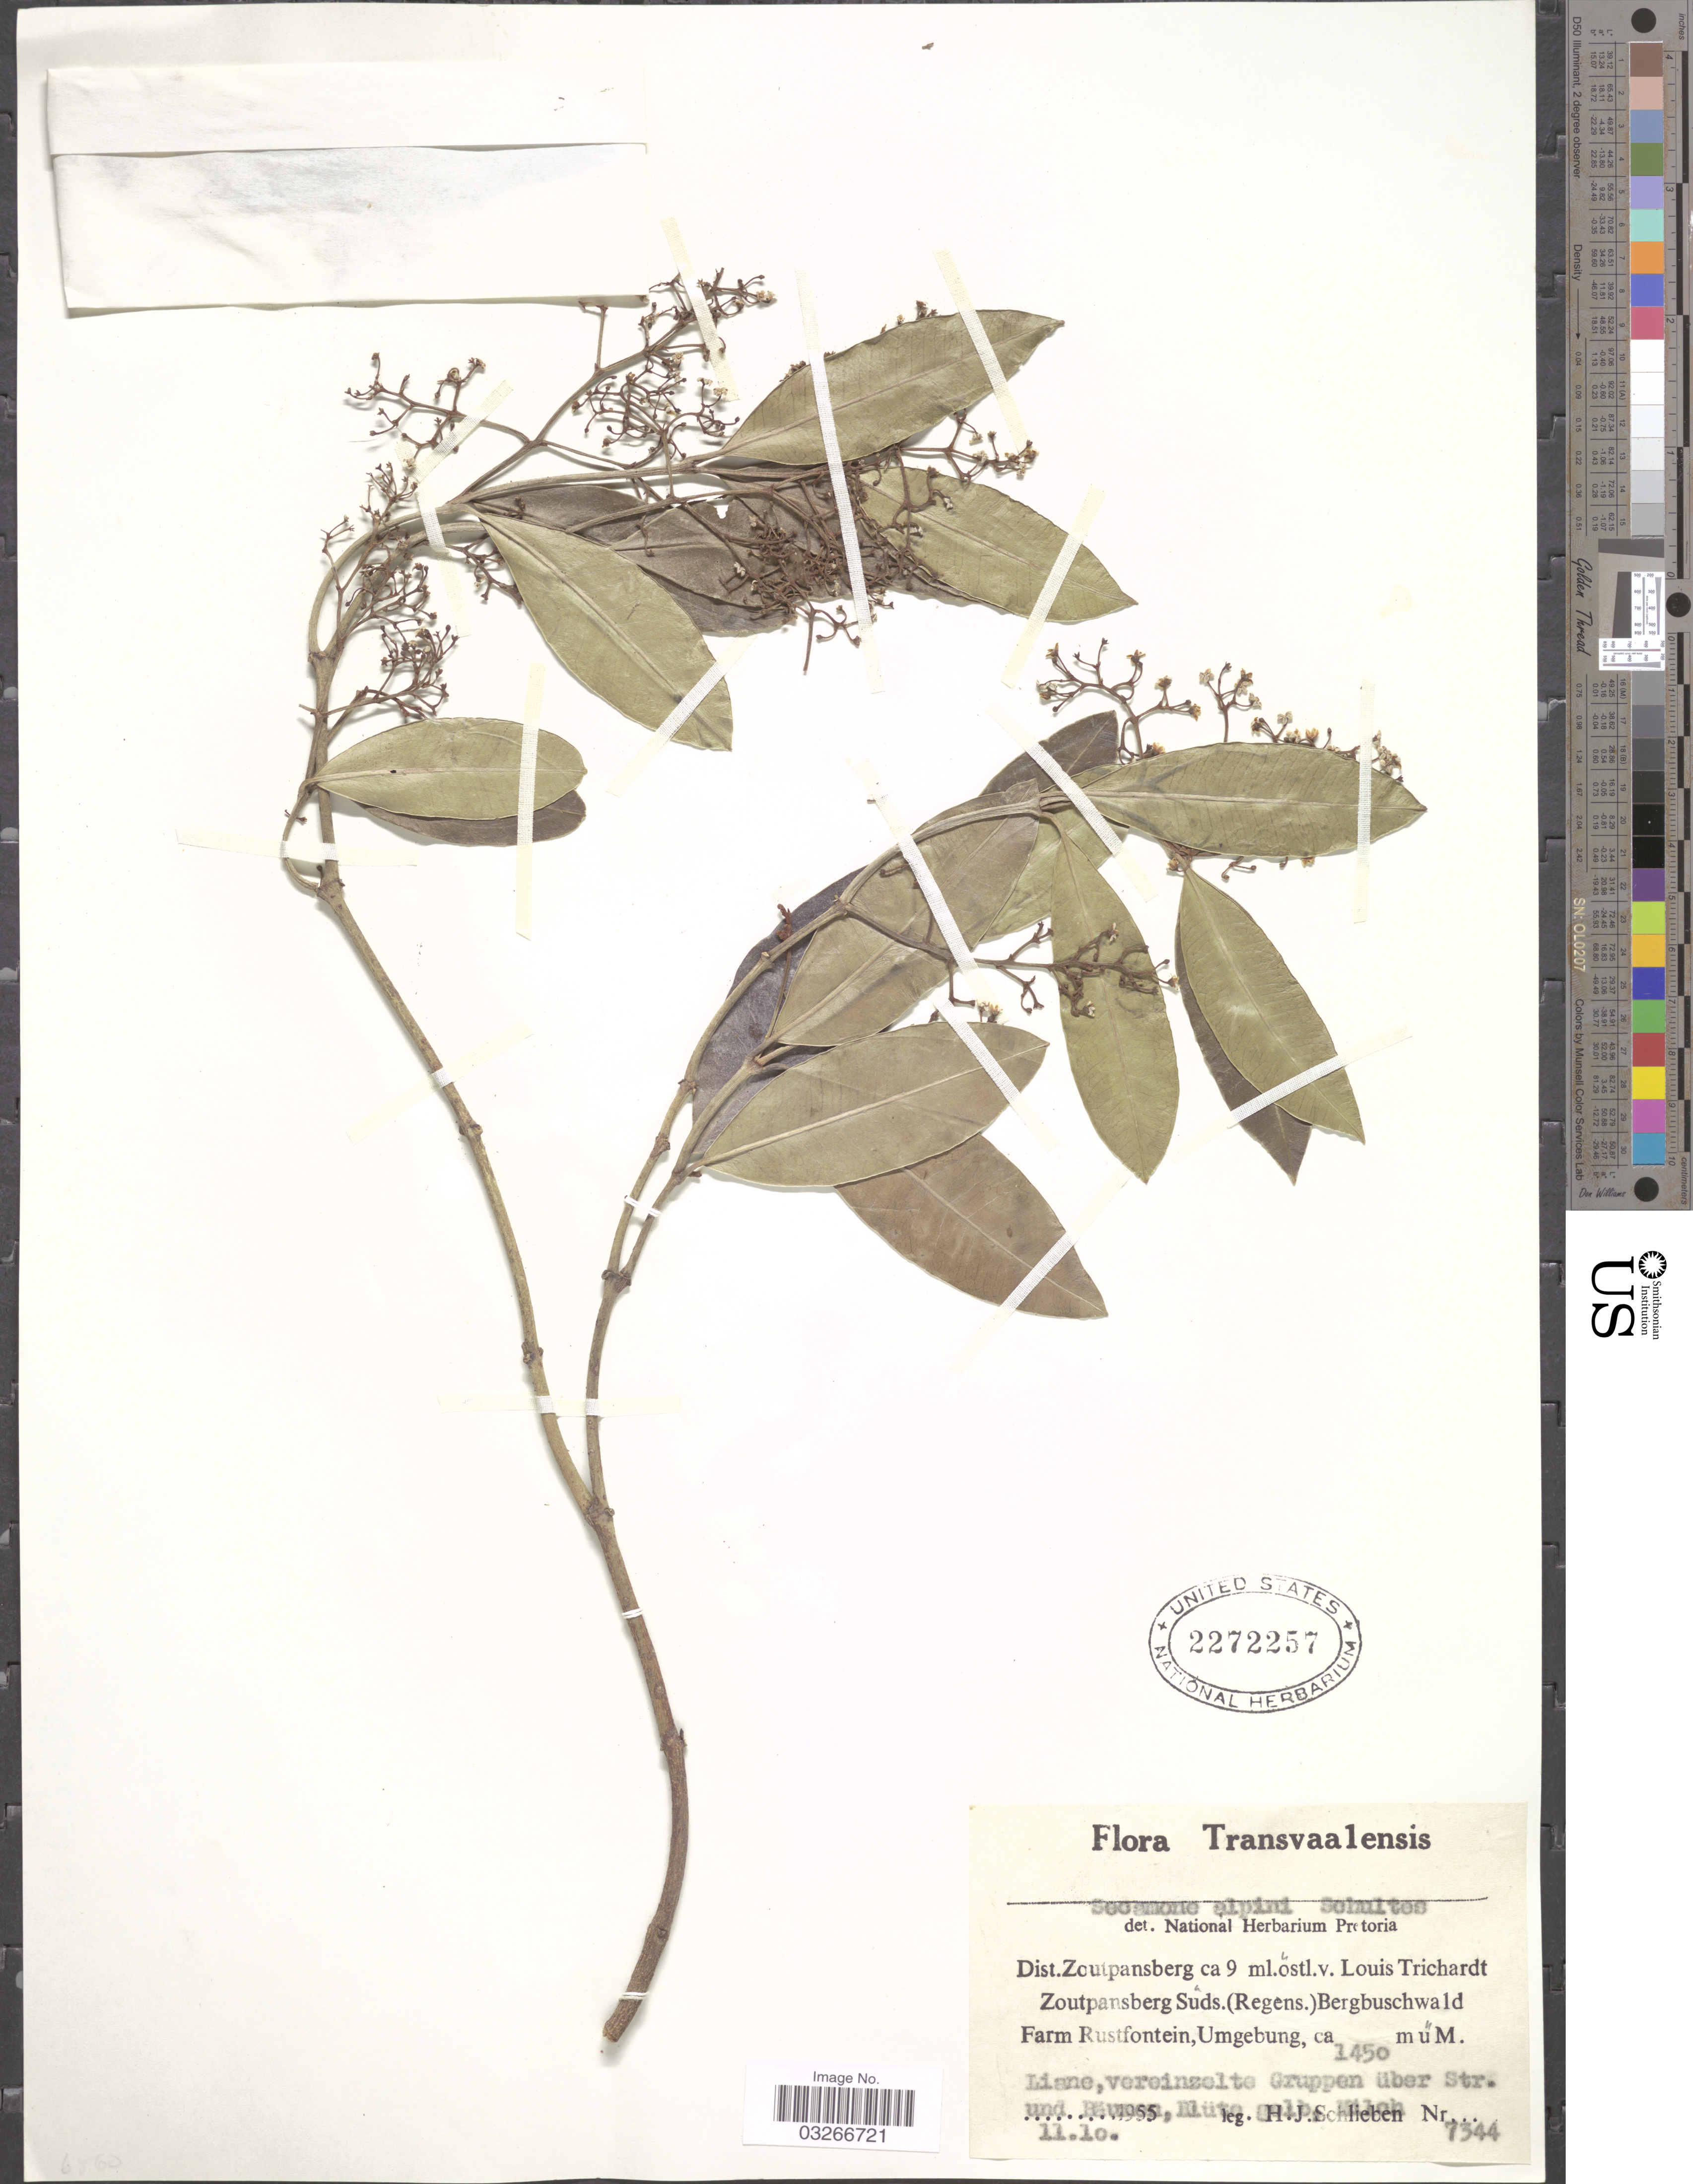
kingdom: Plantae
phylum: Tracheophyta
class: Magnoliopsida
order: Gentianales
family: Apocynaceae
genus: Secamone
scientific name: Secamone alpini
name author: Schult.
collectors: H. J. Schlieben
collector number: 7344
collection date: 1955-10-11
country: South Africa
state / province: Limpopo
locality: Tranvaalensis, Dist. Zoutpansberg ca 9 ml. östl.v. Louis Trichardt, Zoutpansberg Suds. (Regens.) Bergbuschwald, Farm Rustfontein, Umgebung.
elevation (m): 1450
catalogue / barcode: US 2272257